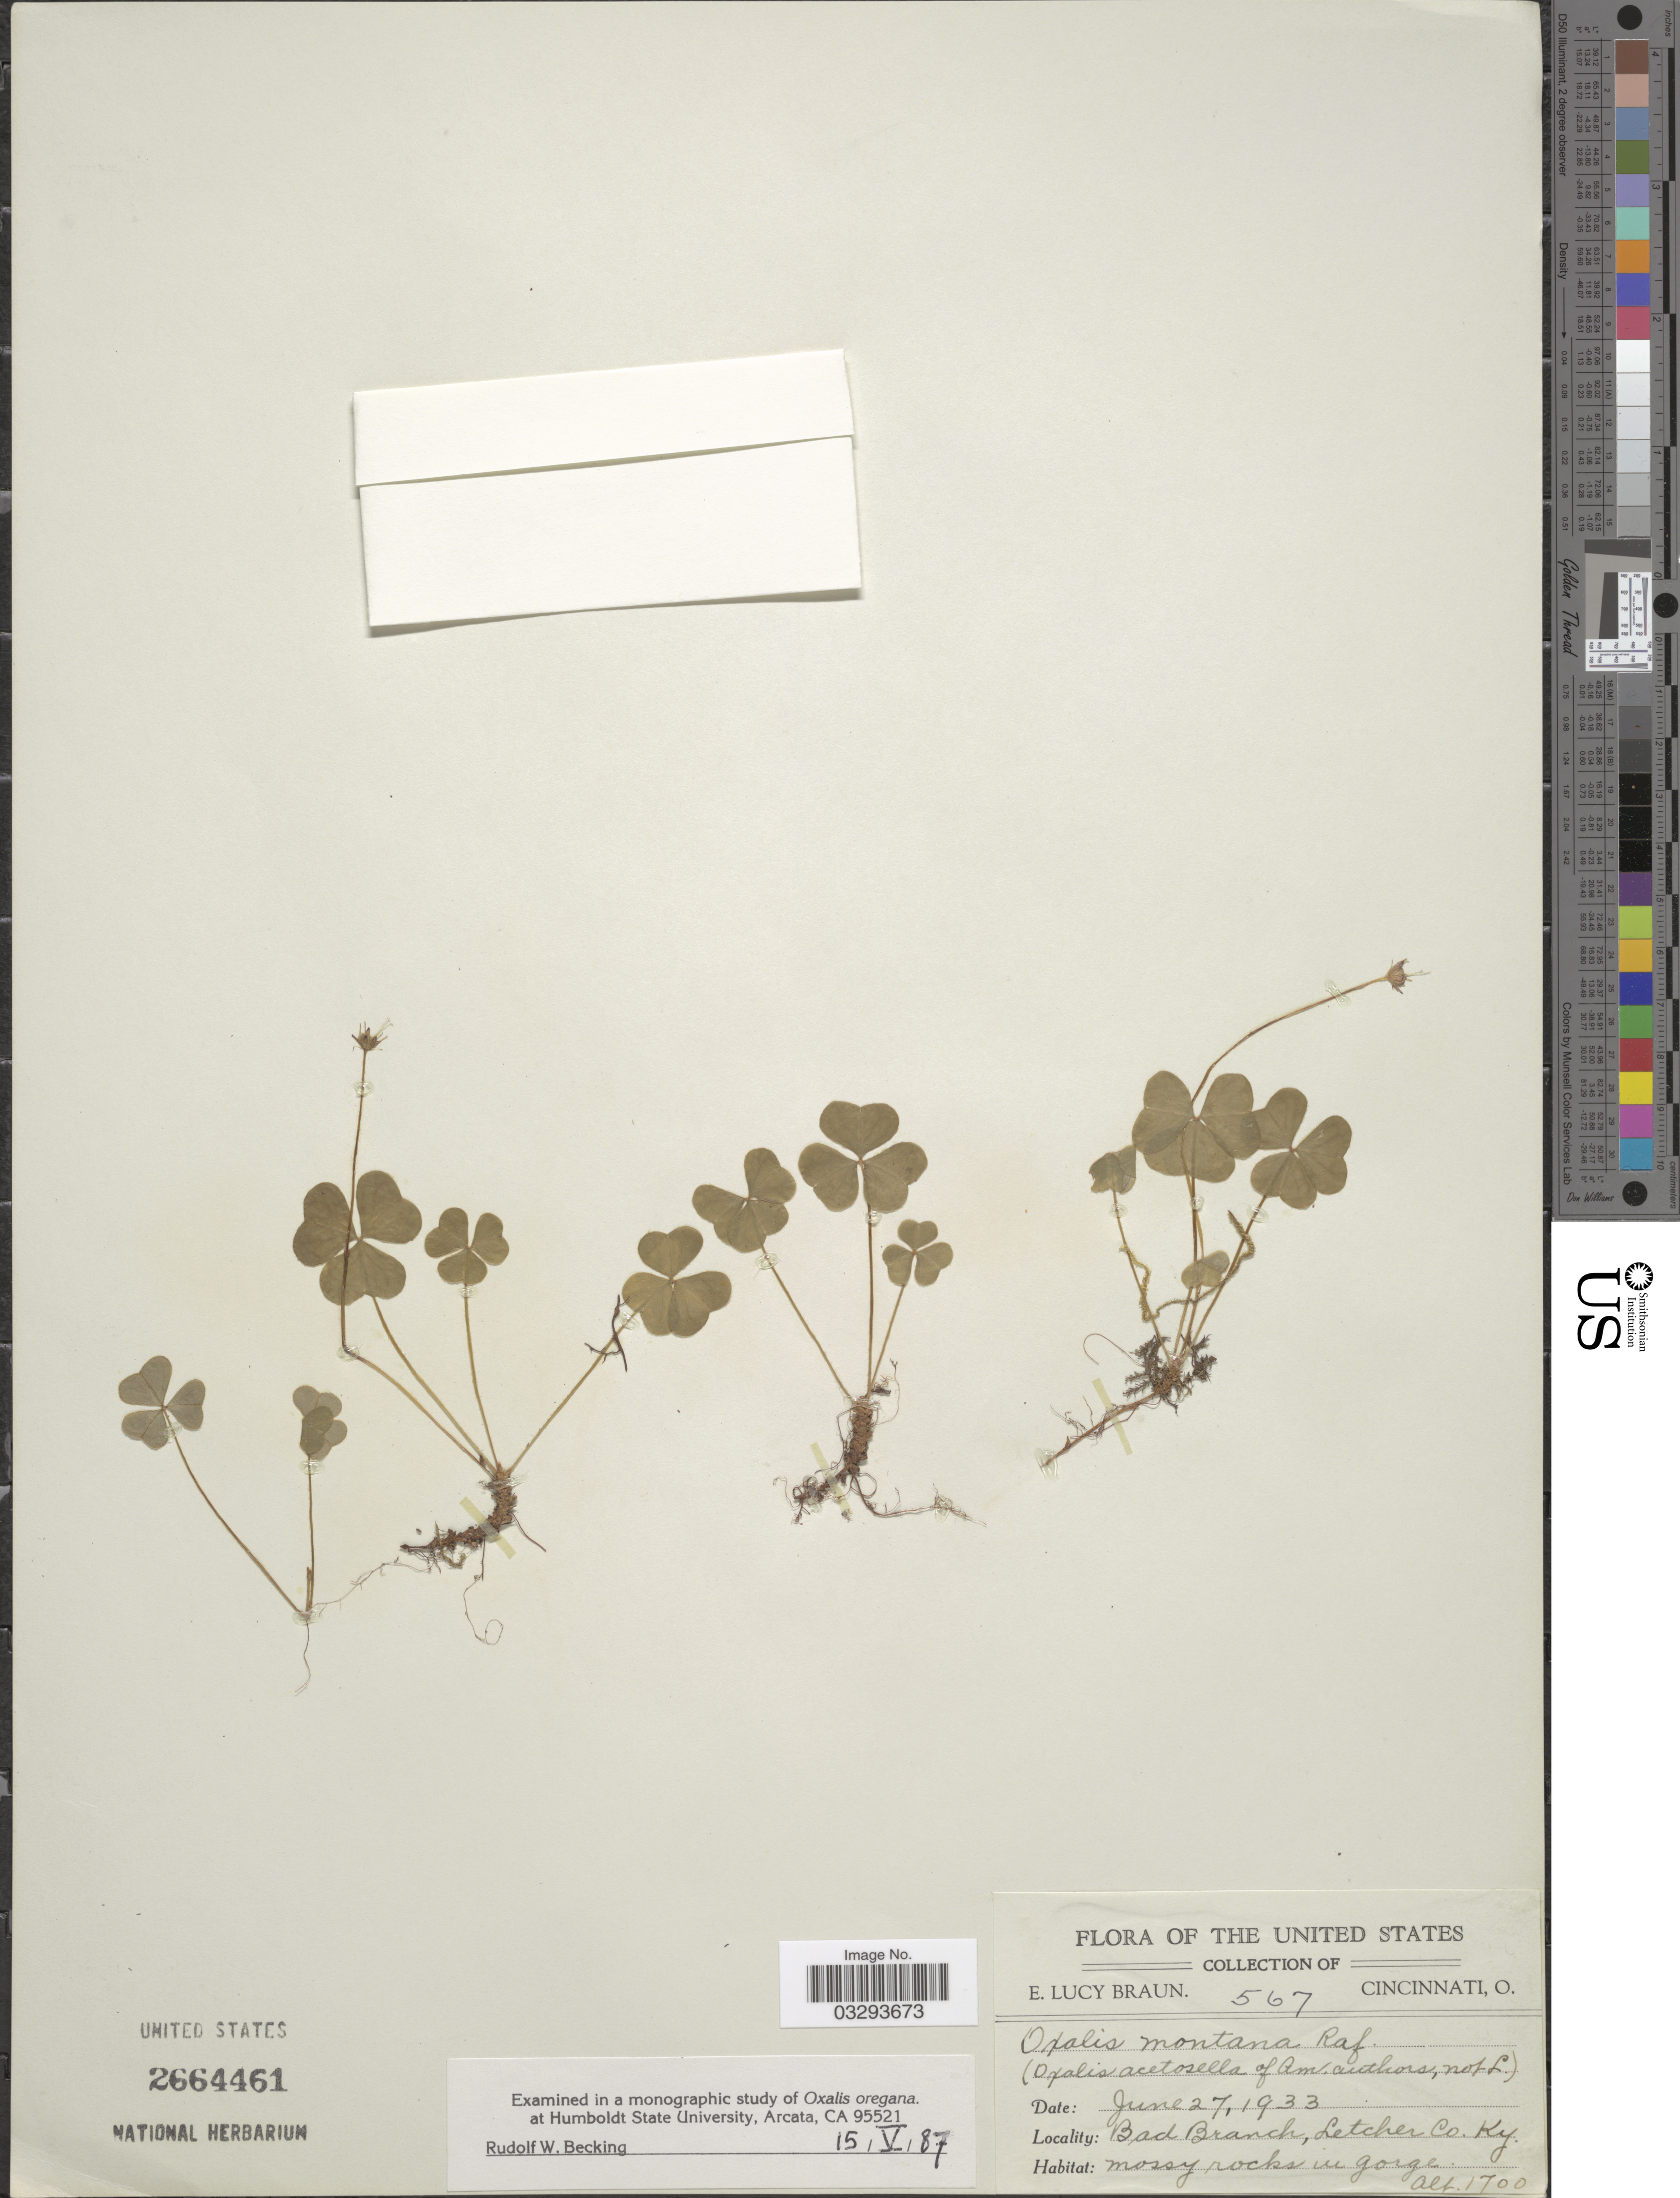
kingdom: Plantae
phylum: Tracheophyta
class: Magnoliopsida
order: Oxalidales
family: Oxalidaceae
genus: Oxalis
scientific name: Oxalis montana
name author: Raf.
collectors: E. L. Braun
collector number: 567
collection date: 1933-06-27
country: United States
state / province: Kentucky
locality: Bad Branch, Letcher Co.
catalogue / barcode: US 2664461